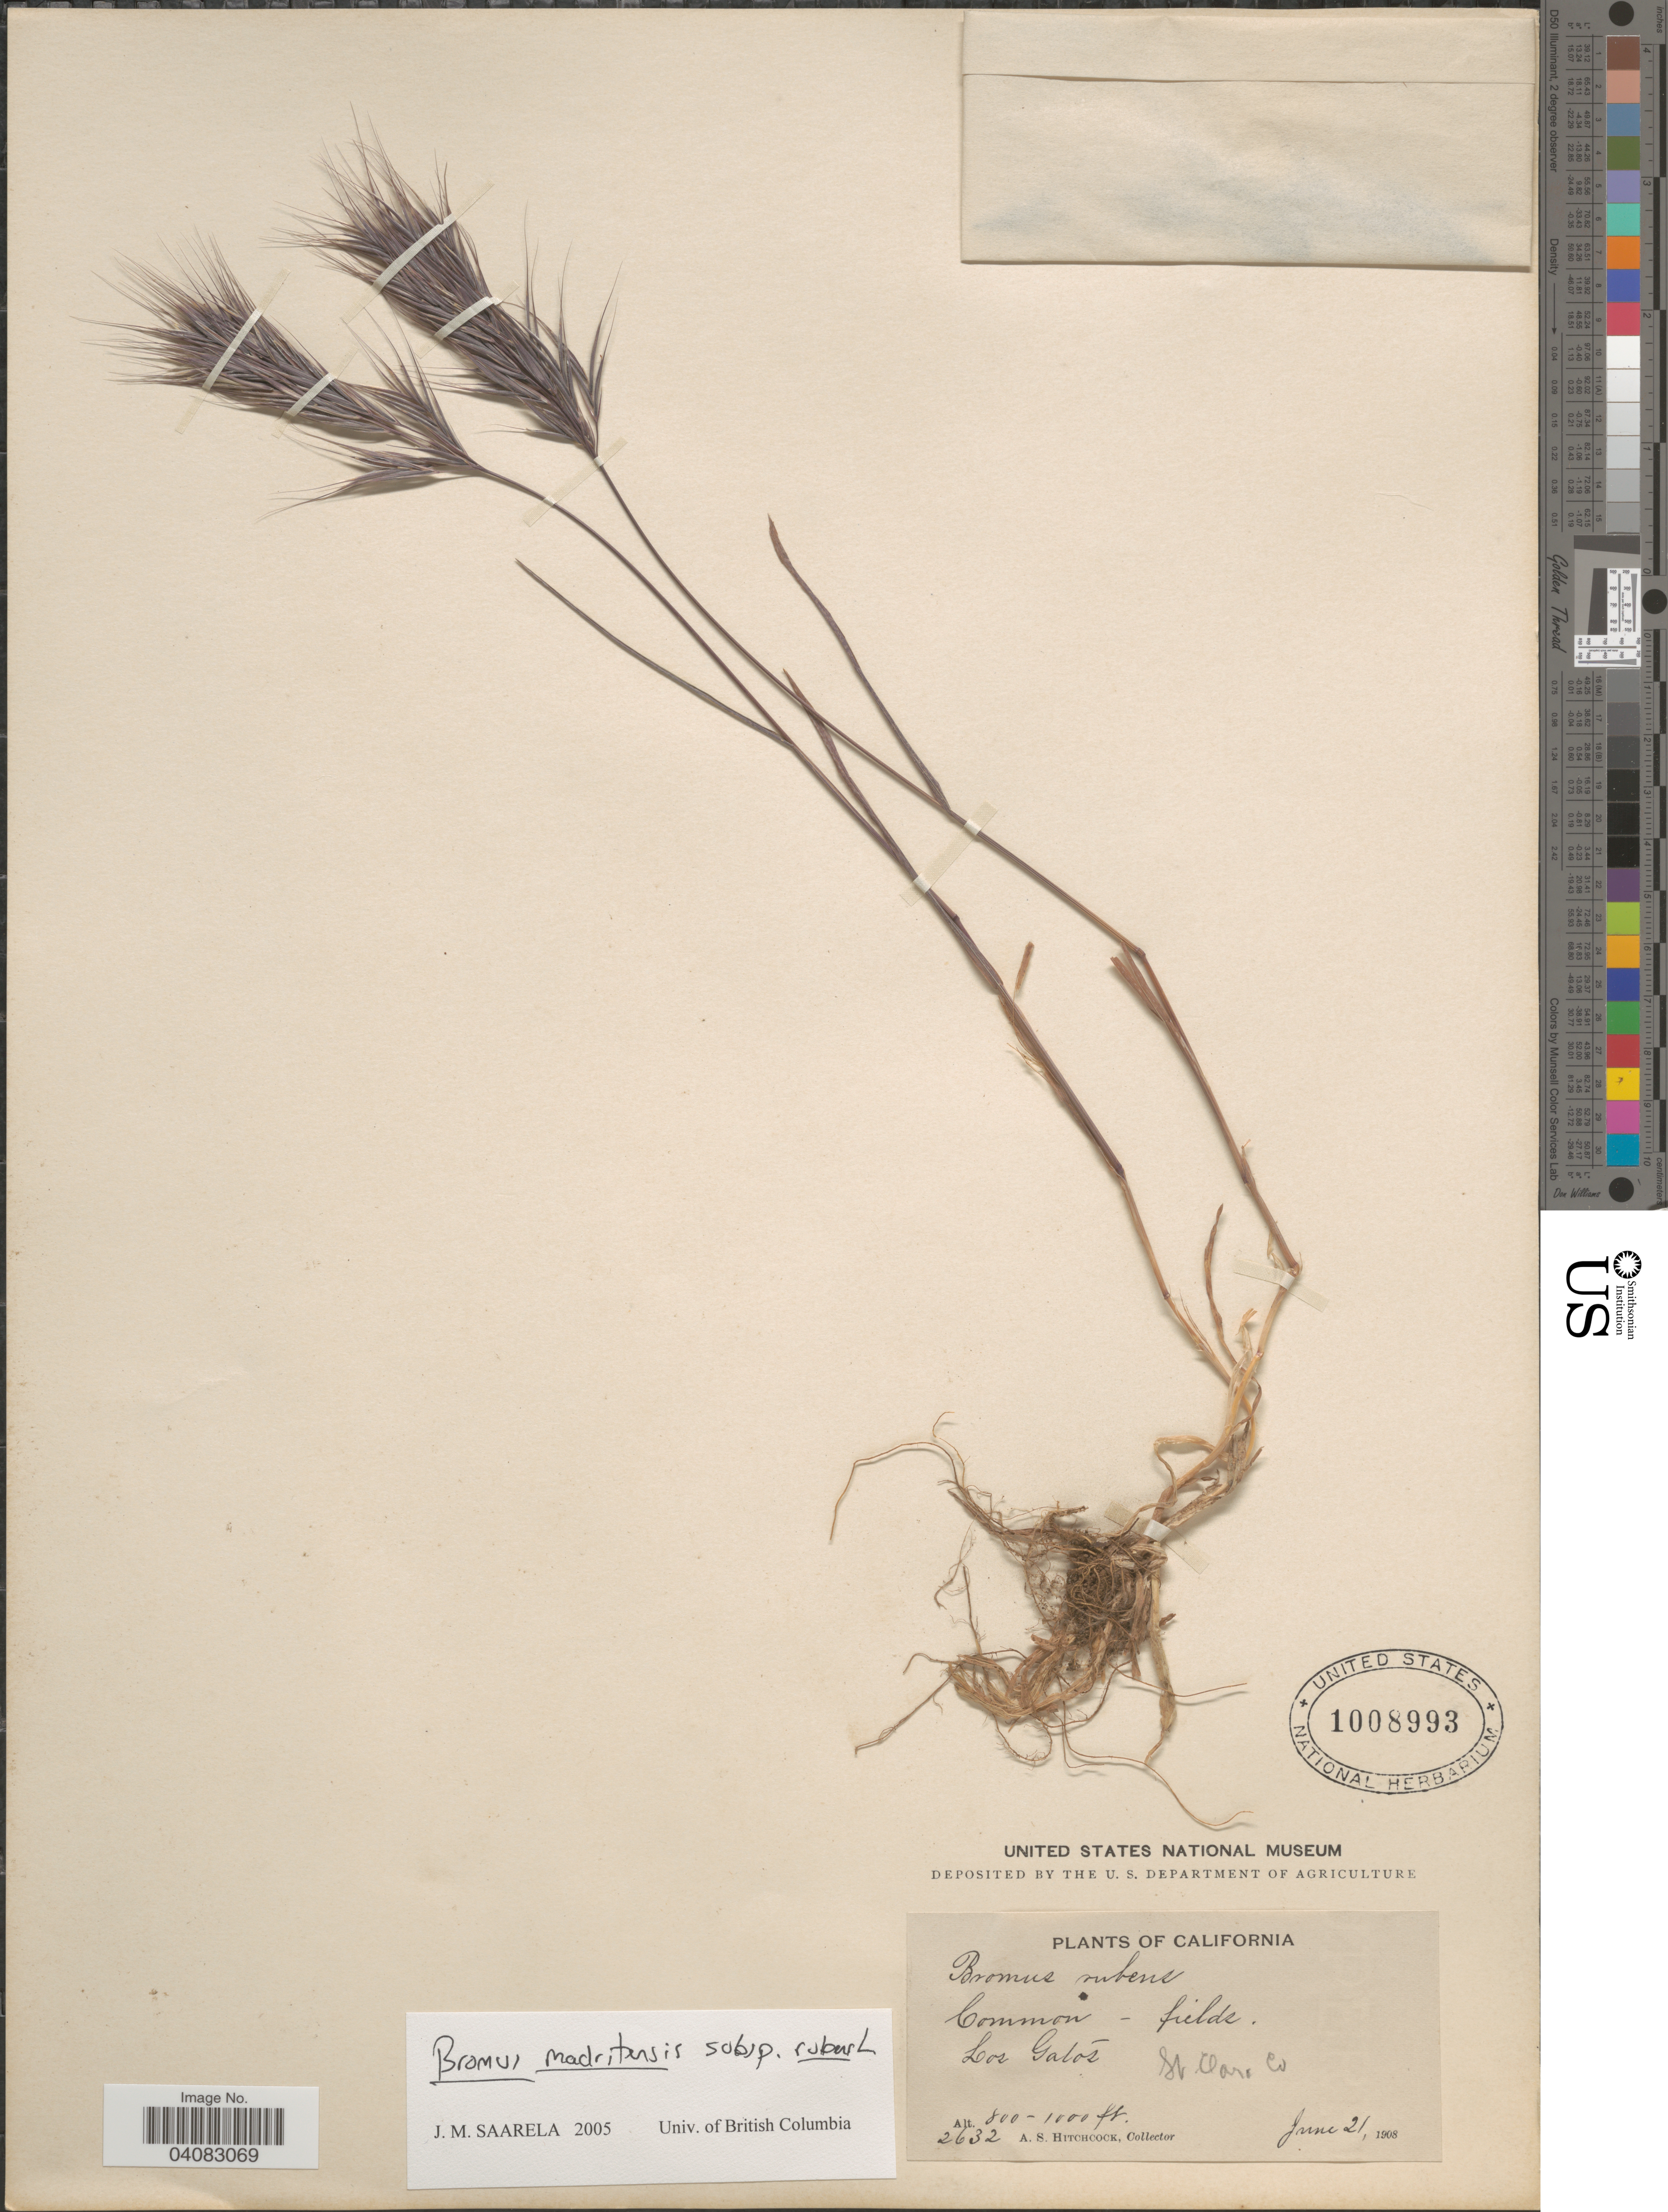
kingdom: Plantae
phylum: Tracheophyta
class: Liliopsida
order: Poales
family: Poaceae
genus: Bromus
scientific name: Bromus madritensis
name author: L.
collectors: A. S. Hitchcock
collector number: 2632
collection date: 1908-06-21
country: United States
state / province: California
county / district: Santa Clara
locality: Los Gatos. St. Clare Co.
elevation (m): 244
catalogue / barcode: US 1008993